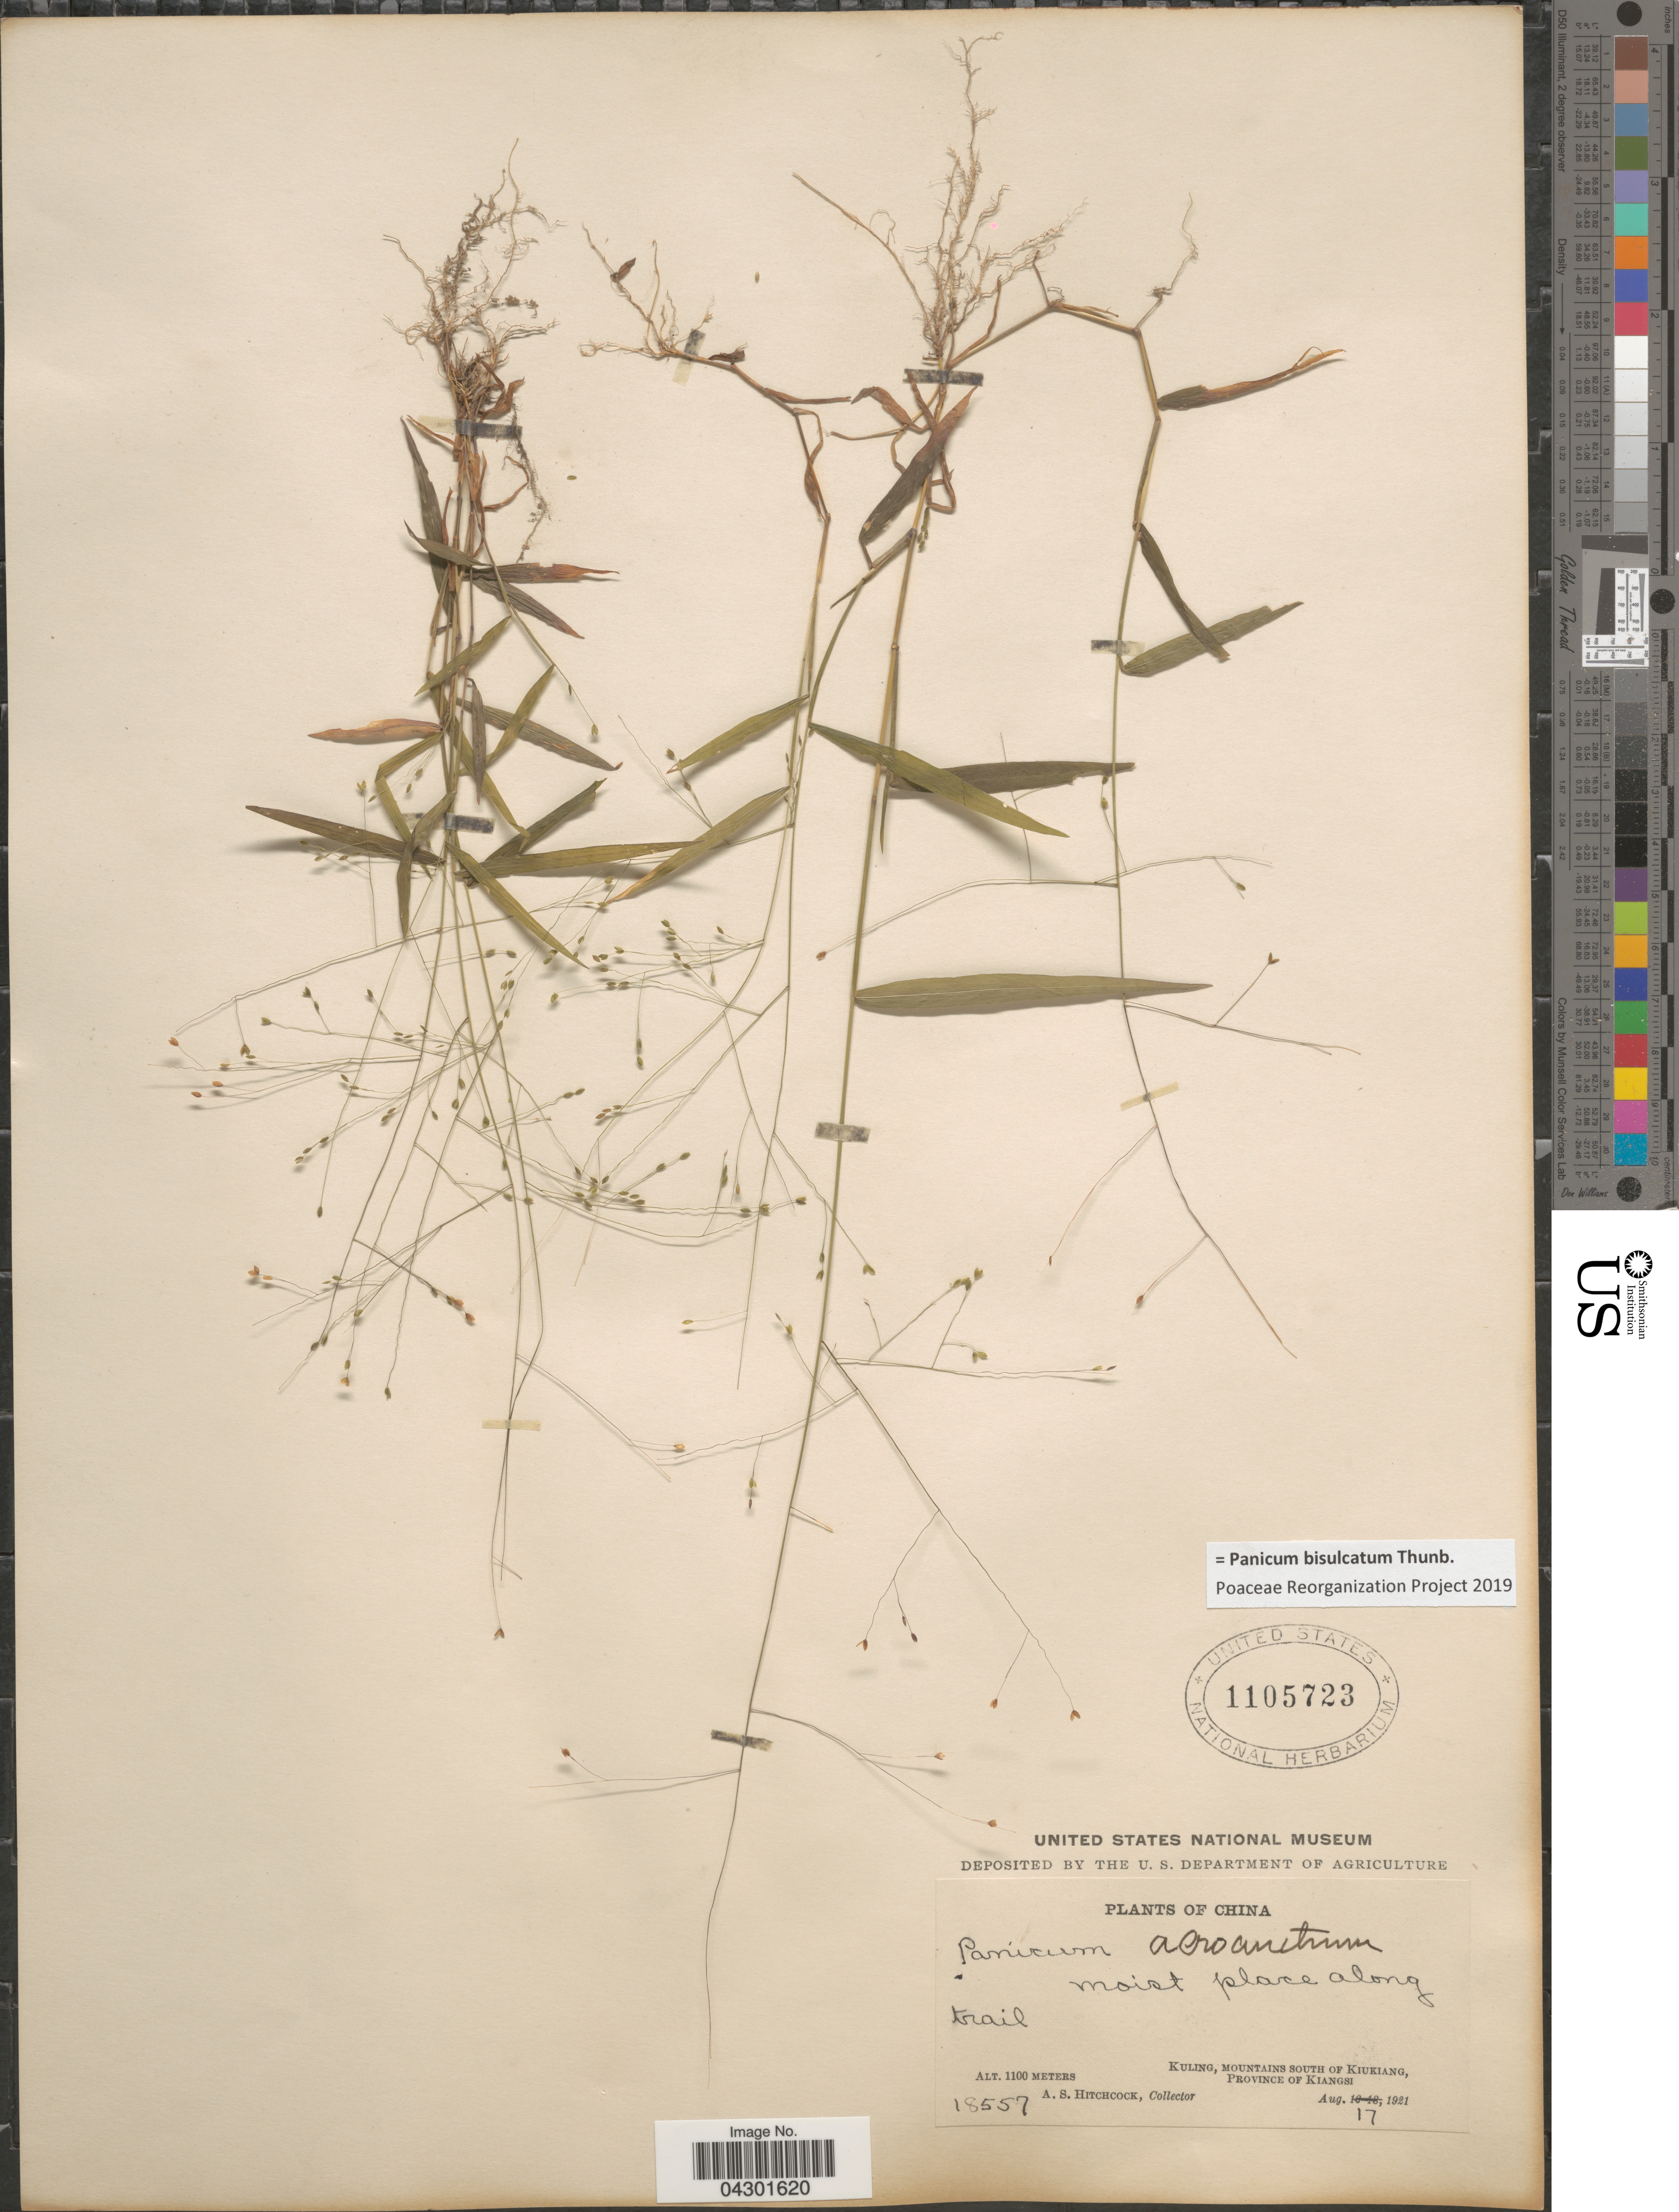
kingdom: Plantae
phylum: Tracheophyta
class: Liliopsida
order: Poales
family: Poaceae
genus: Panicum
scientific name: Panicum bisulcatum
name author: Thunb.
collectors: A. S. Hitchcock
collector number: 18557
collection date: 1921-08-17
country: China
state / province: Jiangxi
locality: Moist place along trail. Kuling, Mountains south of Kiukiang, Province of Kiangsi.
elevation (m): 1100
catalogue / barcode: US 1105723